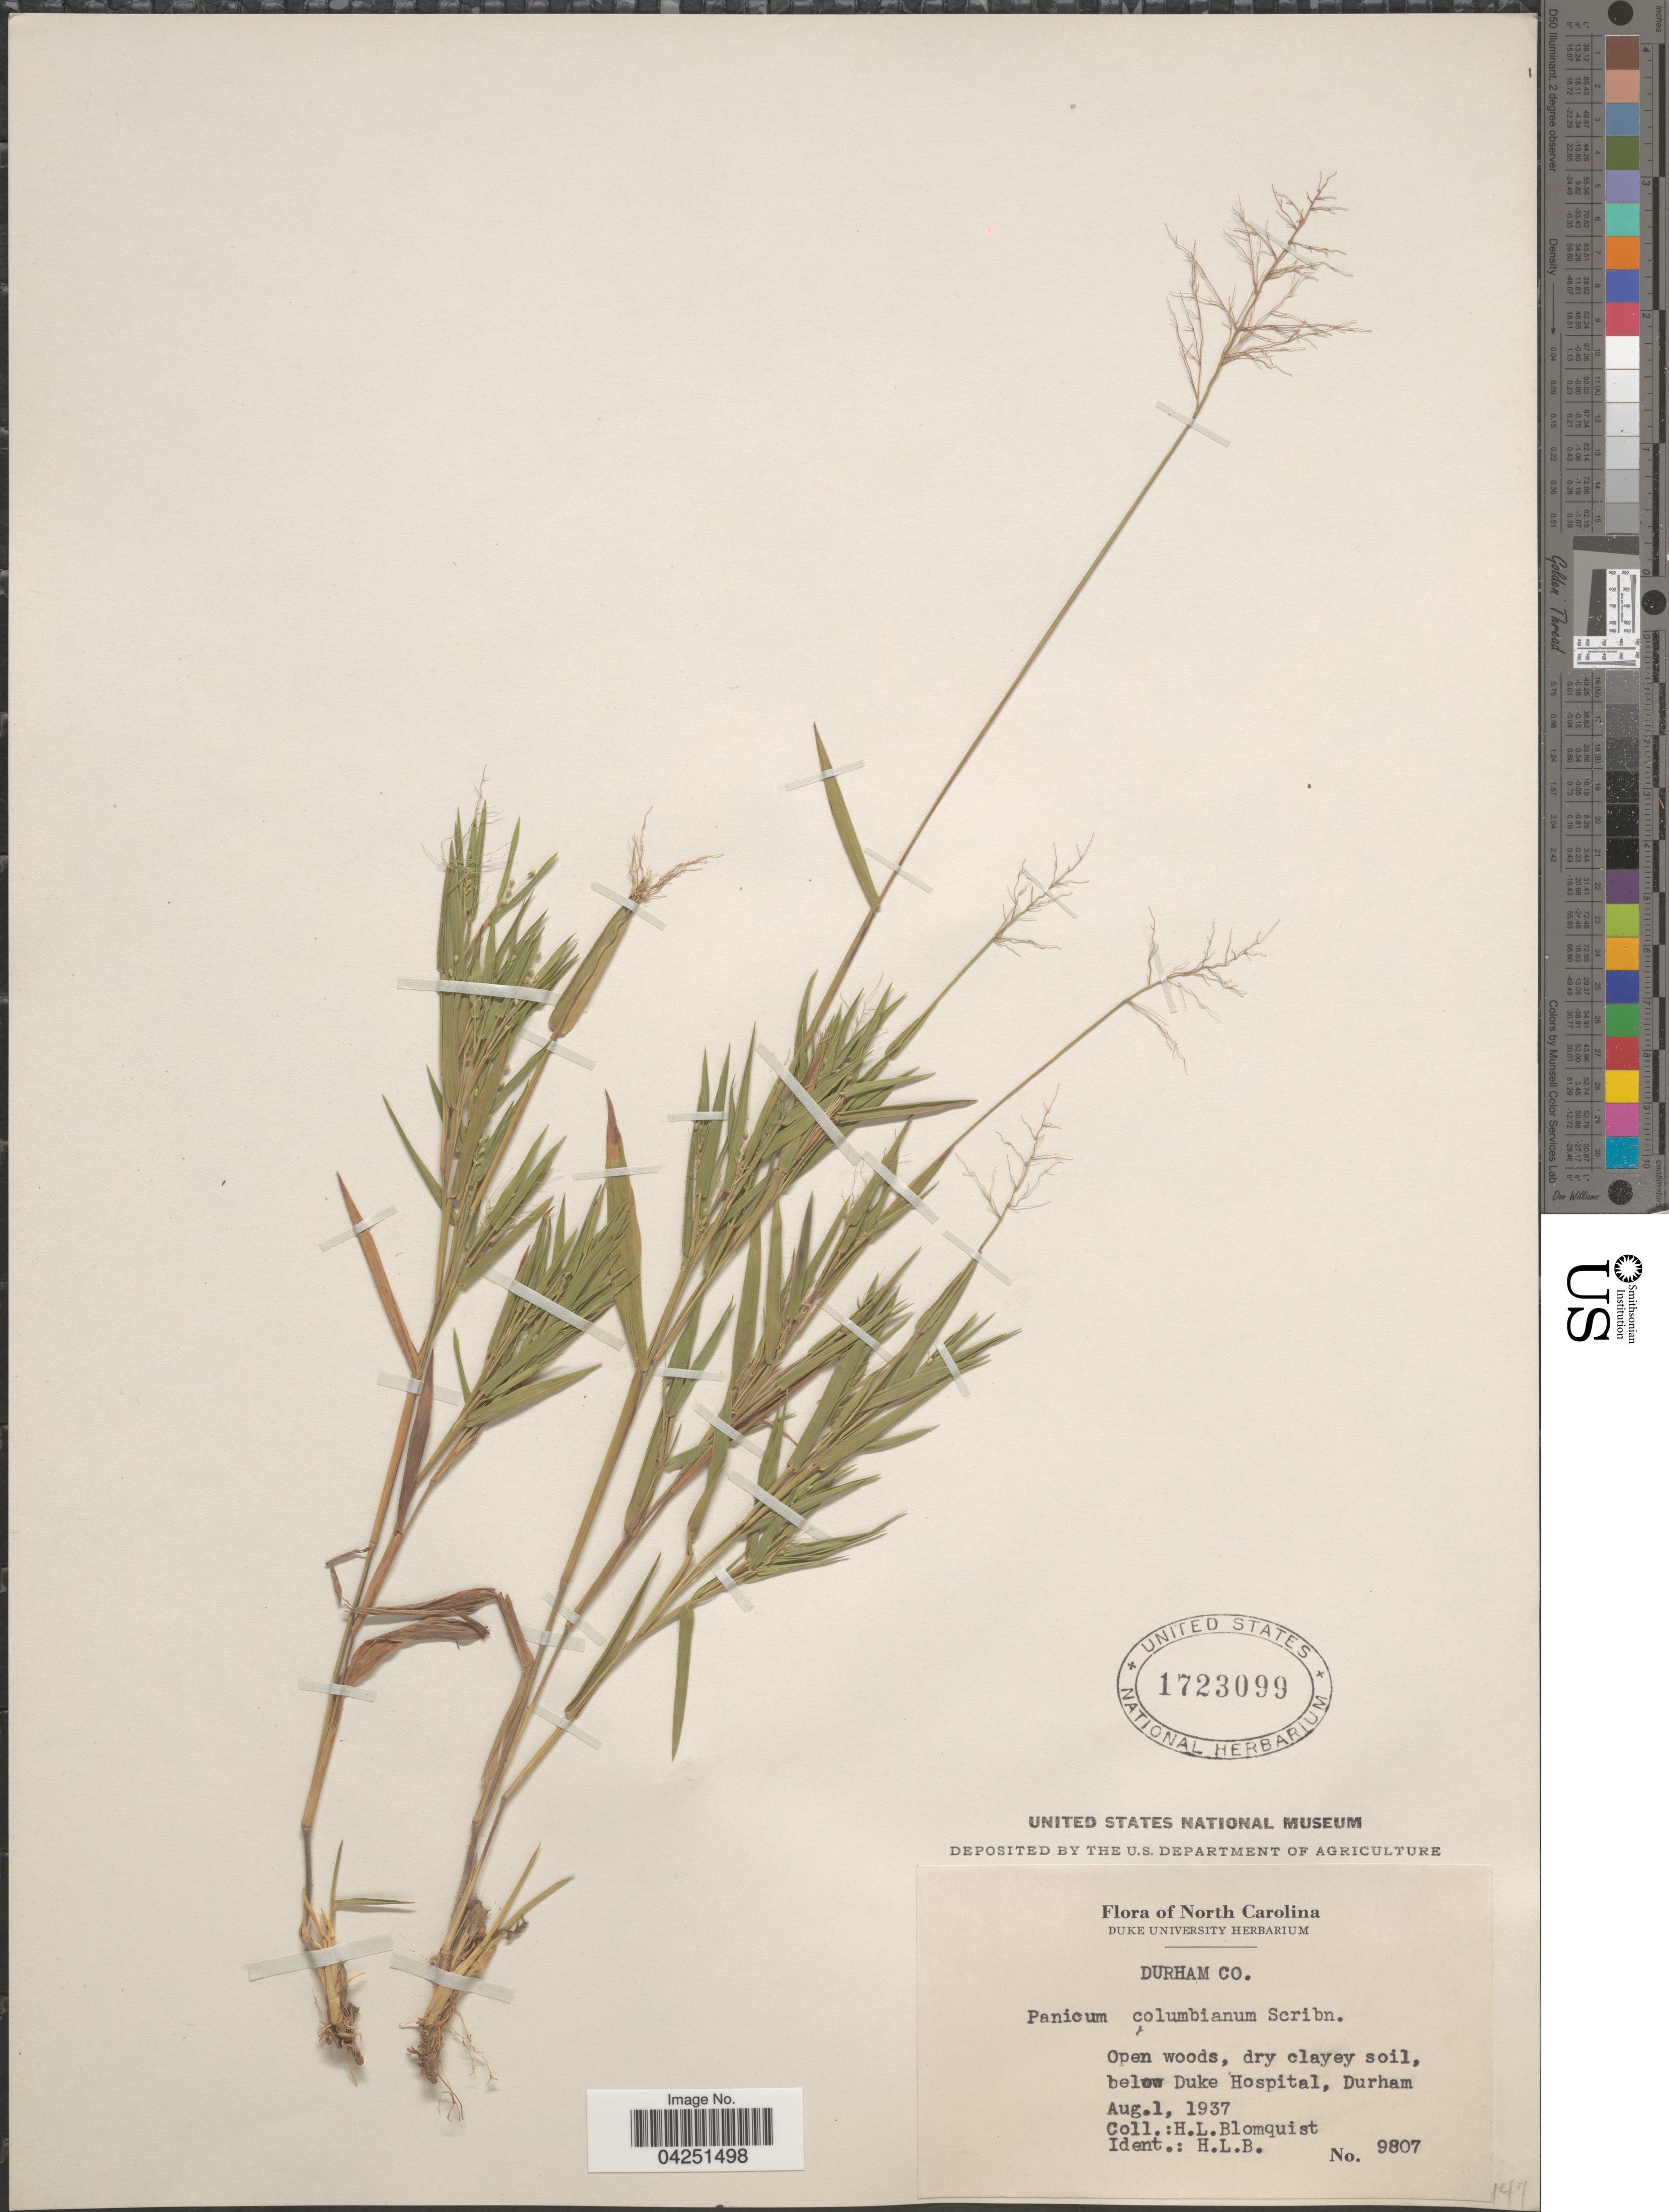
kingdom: Plantae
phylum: Tracheophyta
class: Liliopsida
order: Poales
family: Poaceae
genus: Dichanthelium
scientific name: Dichanthelium acuminatum var. acuminatum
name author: (Sw.) Gould & C.A. Clark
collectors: H. Blomquist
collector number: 9807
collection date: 1937-08-01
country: United States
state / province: North Carolina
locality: Durham Co. Open woods, dry clayey soil, below Duke Hospital, Durham.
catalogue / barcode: US 1723099